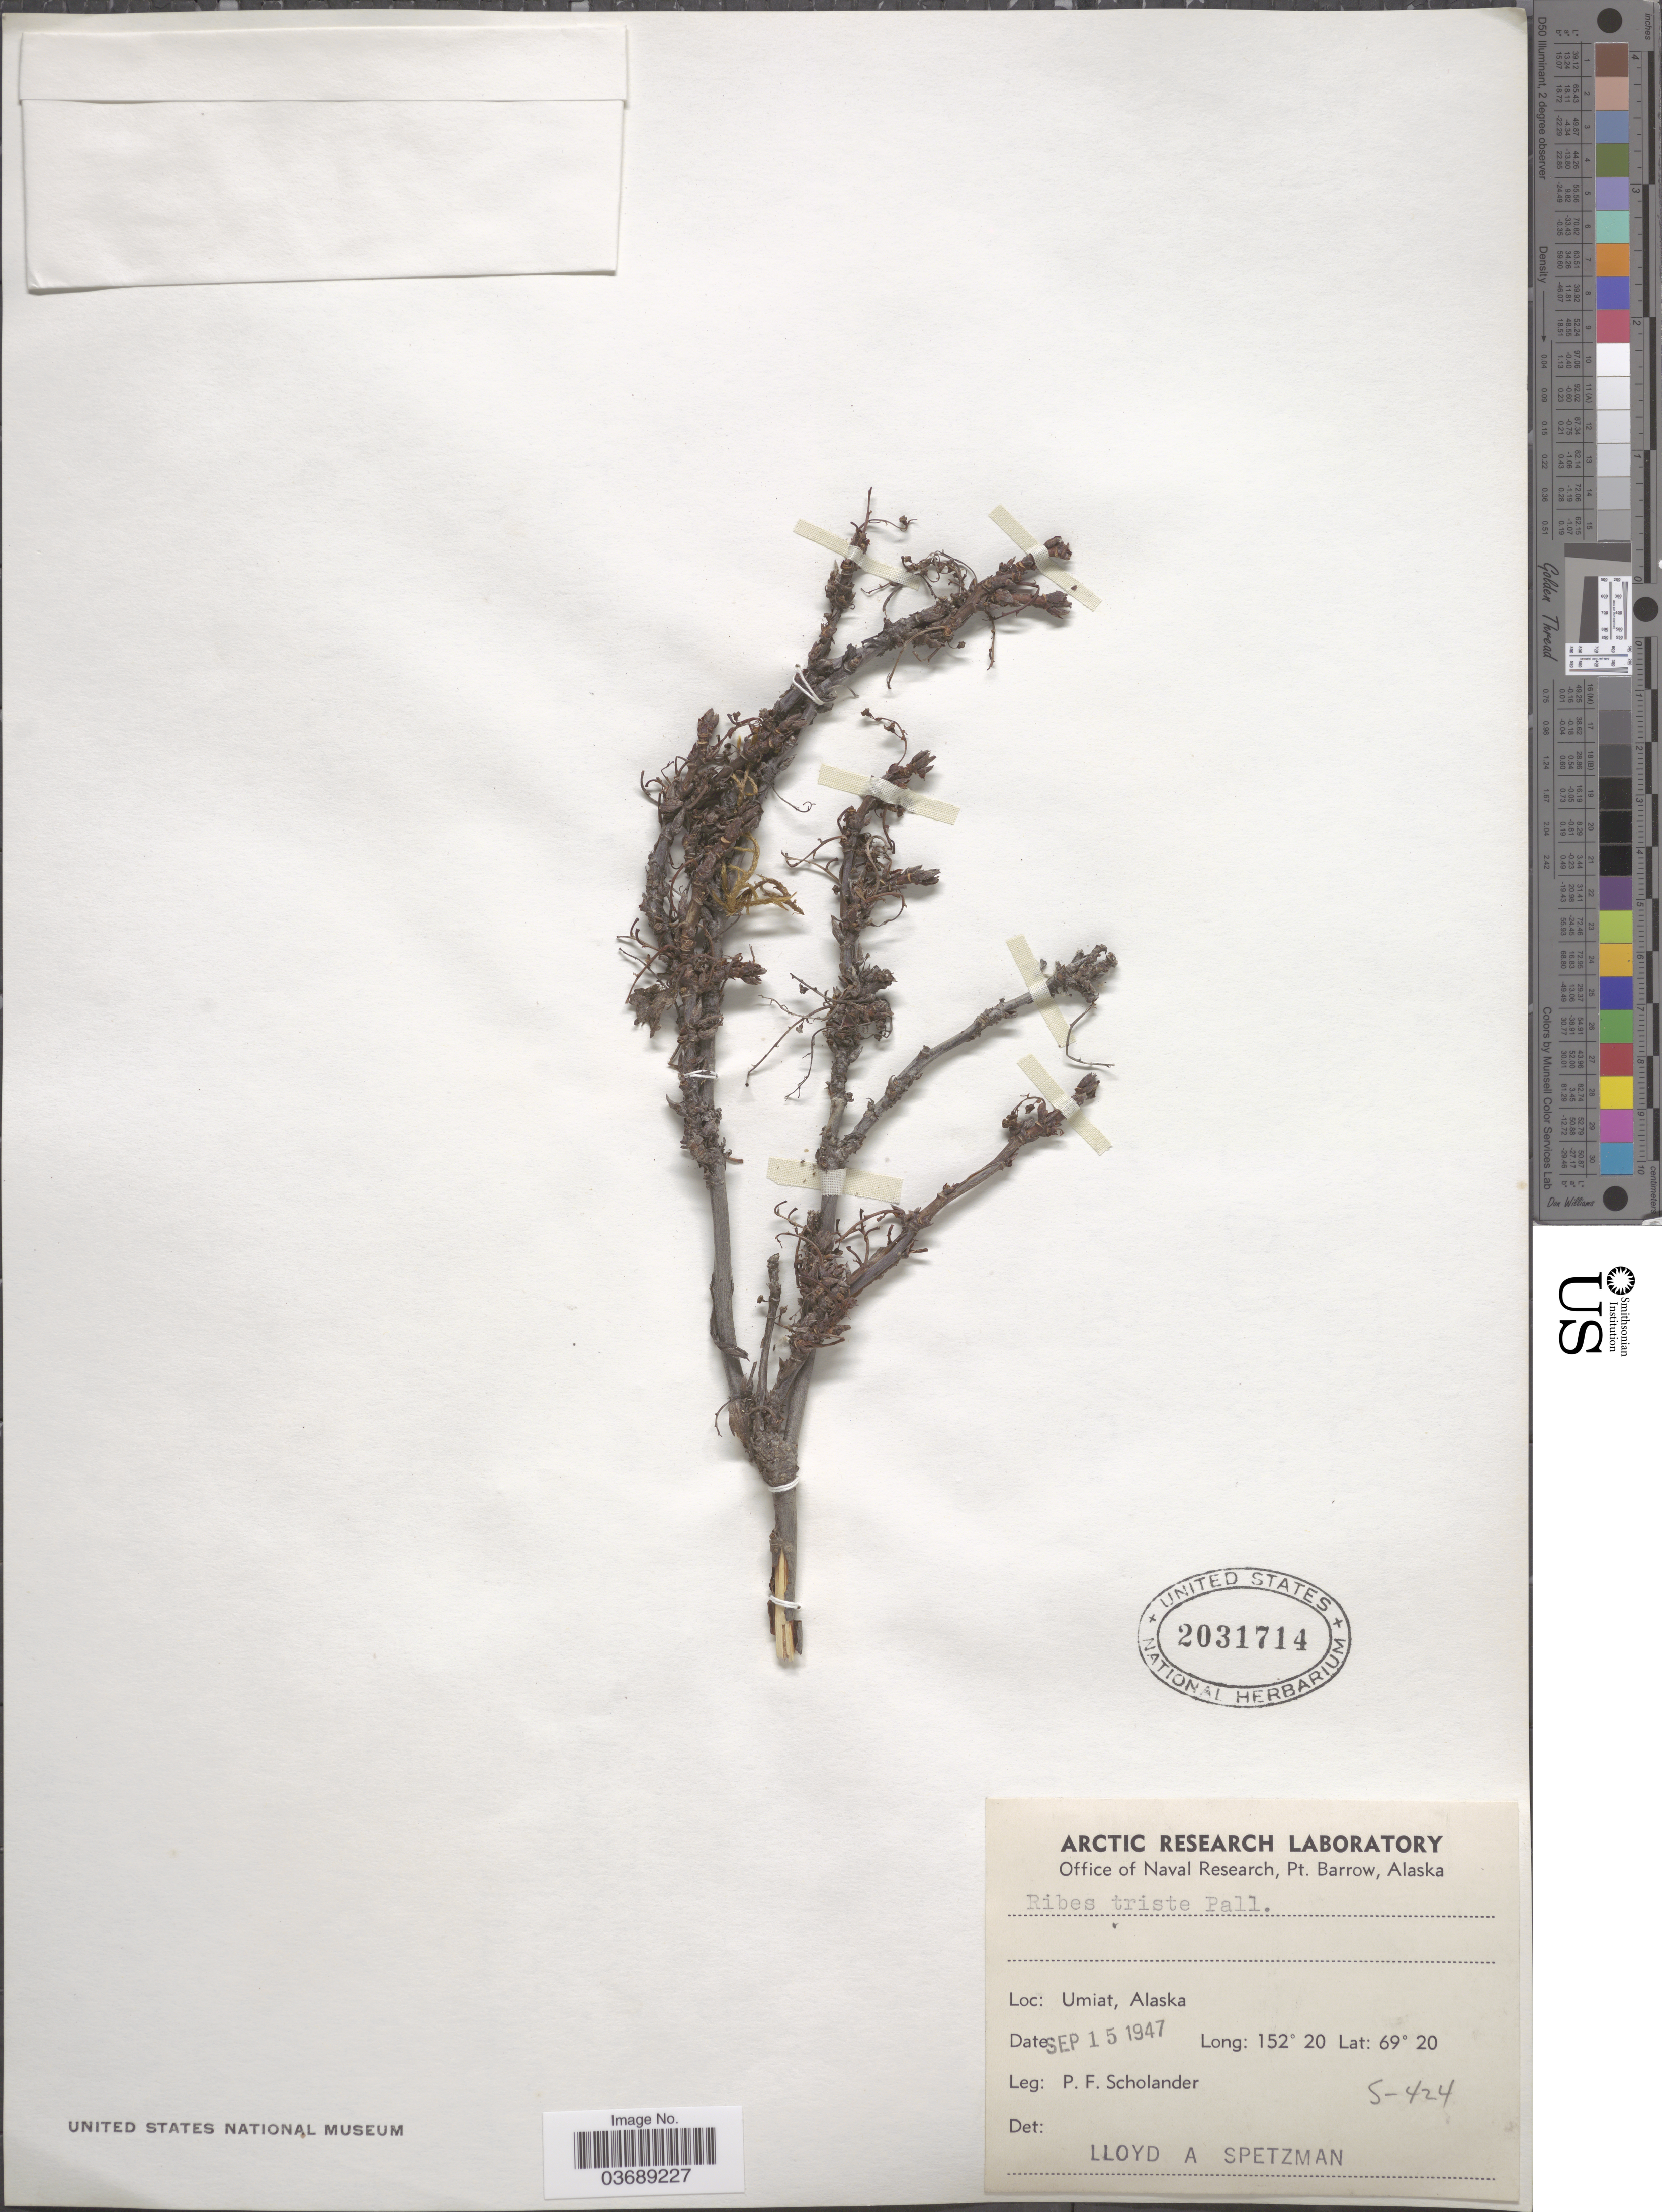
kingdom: Plantae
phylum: Tracheophyta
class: Magnoliopsida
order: Saxifragales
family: Grossulariaceae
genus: Ribes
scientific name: Ribes triste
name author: Pall.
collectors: P. Scholander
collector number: S-424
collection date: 1947-09-15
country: United States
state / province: Alaska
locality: Umiat.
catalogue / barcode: US 2031714